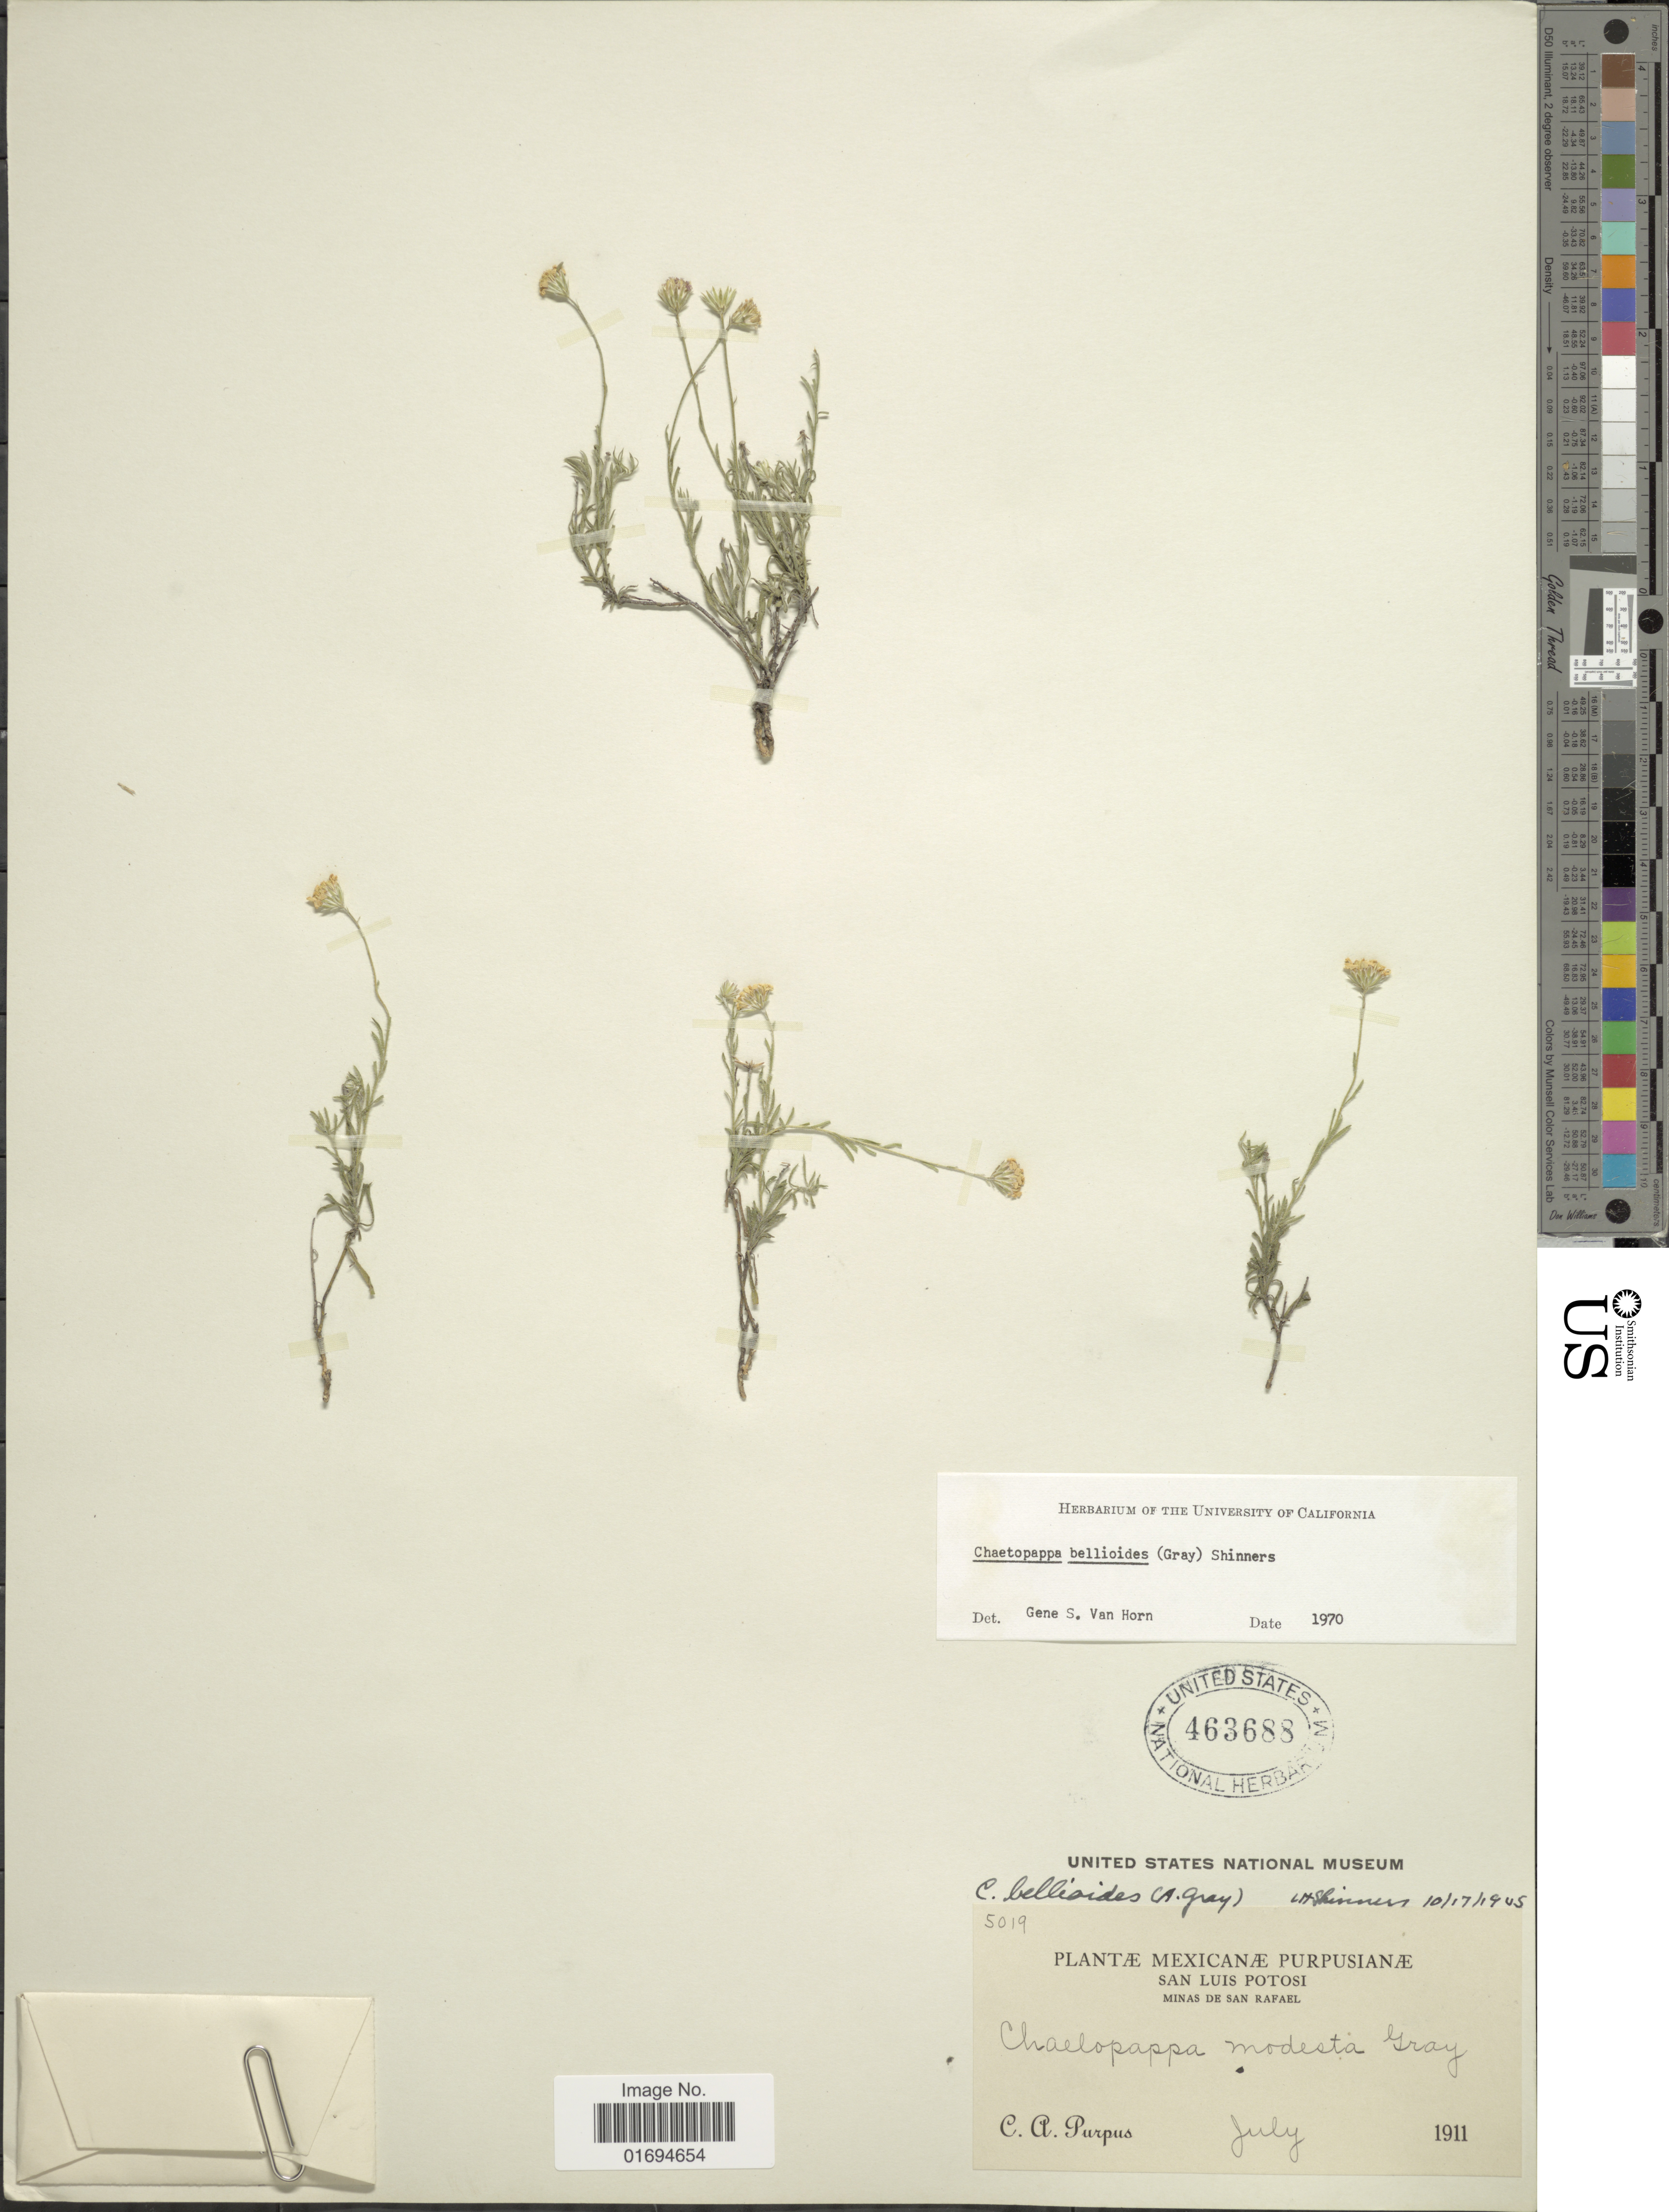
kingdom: Plantae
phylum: Tracheophyta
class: Magnoliopsida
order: Asterales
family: Asteraceae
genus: Chaetopappa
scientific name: Chaetopappa bellioides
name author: (A. Gray) Shinners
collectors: C. A. Purpus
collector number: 5019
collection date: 1911-07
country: Mexico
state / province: San Luis Potosí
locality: Mexicanae Purpusianae, Minas de San Rafael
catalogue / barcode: US 463688